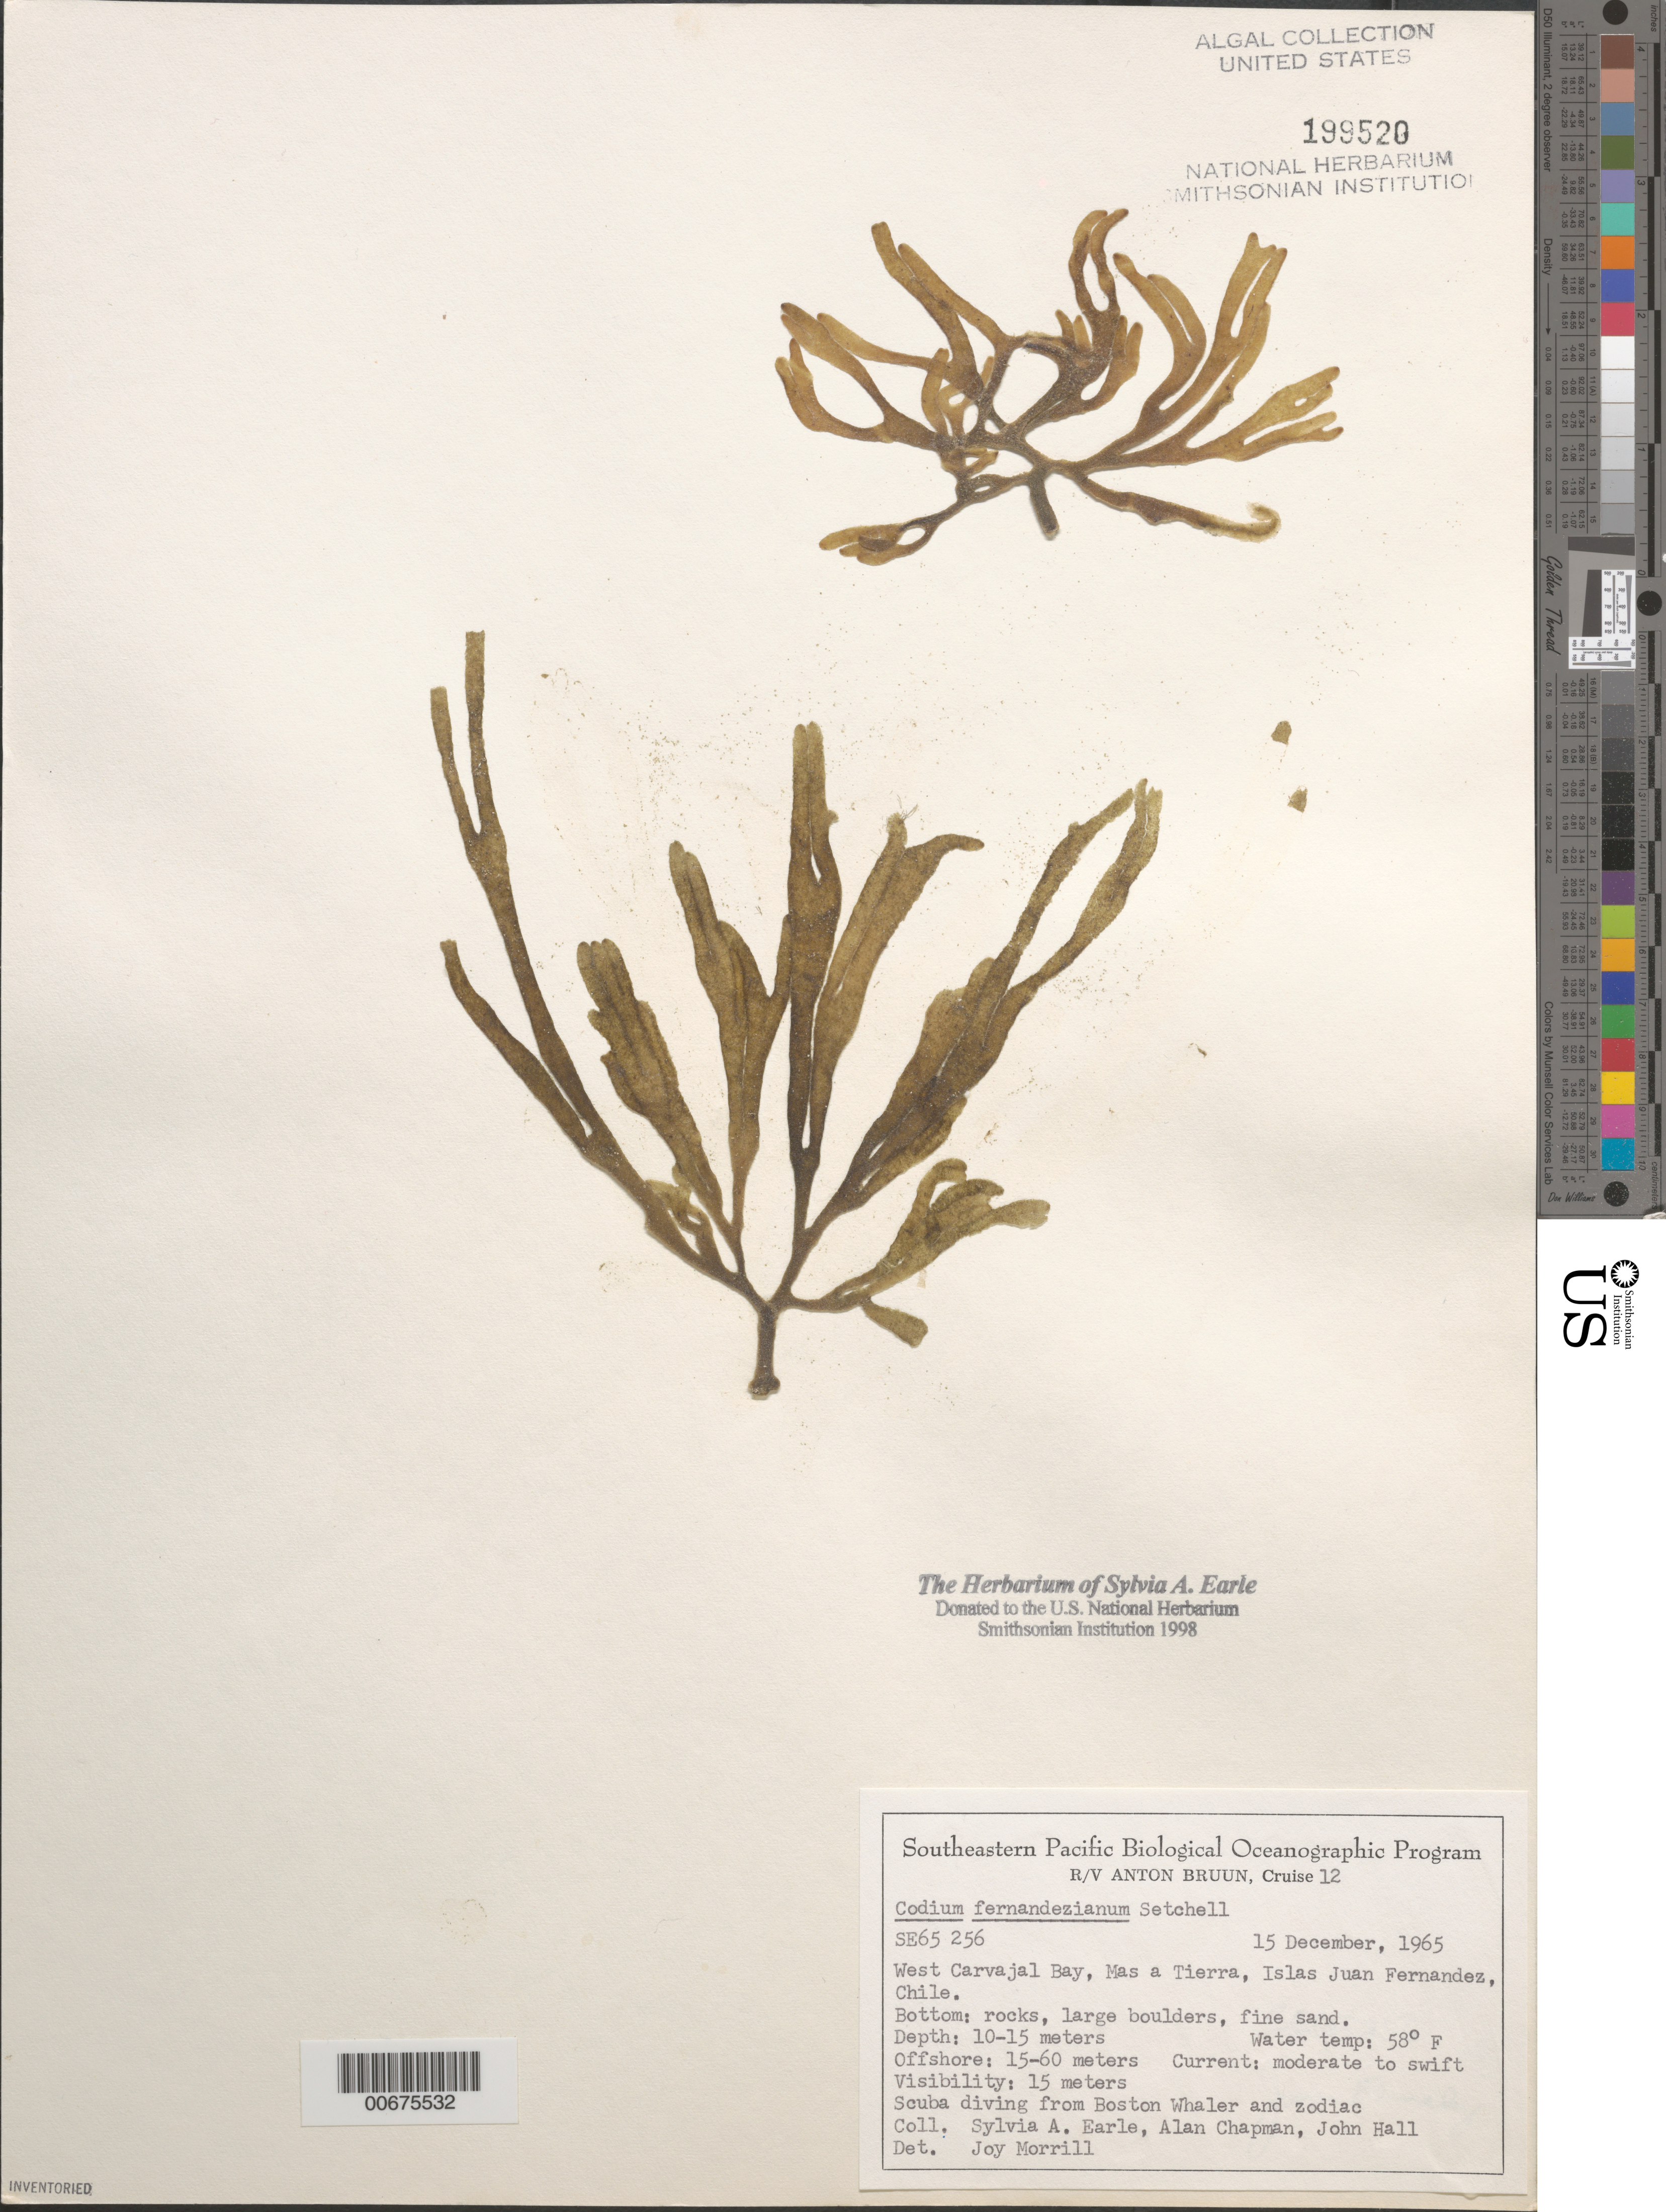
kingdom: Plantae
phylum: Chlorophyta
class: Ulvophyceae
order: Bryopsidales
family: Codiaceae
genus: Codium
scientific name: Codium fernandezianum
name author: Setch.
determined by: Morrill, J.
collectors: S. A. Earle, A. Chapman & J. Hall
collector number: SE 65256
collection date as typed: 15 Dec 1965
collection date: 1965-12-15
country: Chile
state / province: Valparaíso (V)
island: Isla Más a Tierra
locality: West Carvajal Bay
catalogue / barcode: US 199520